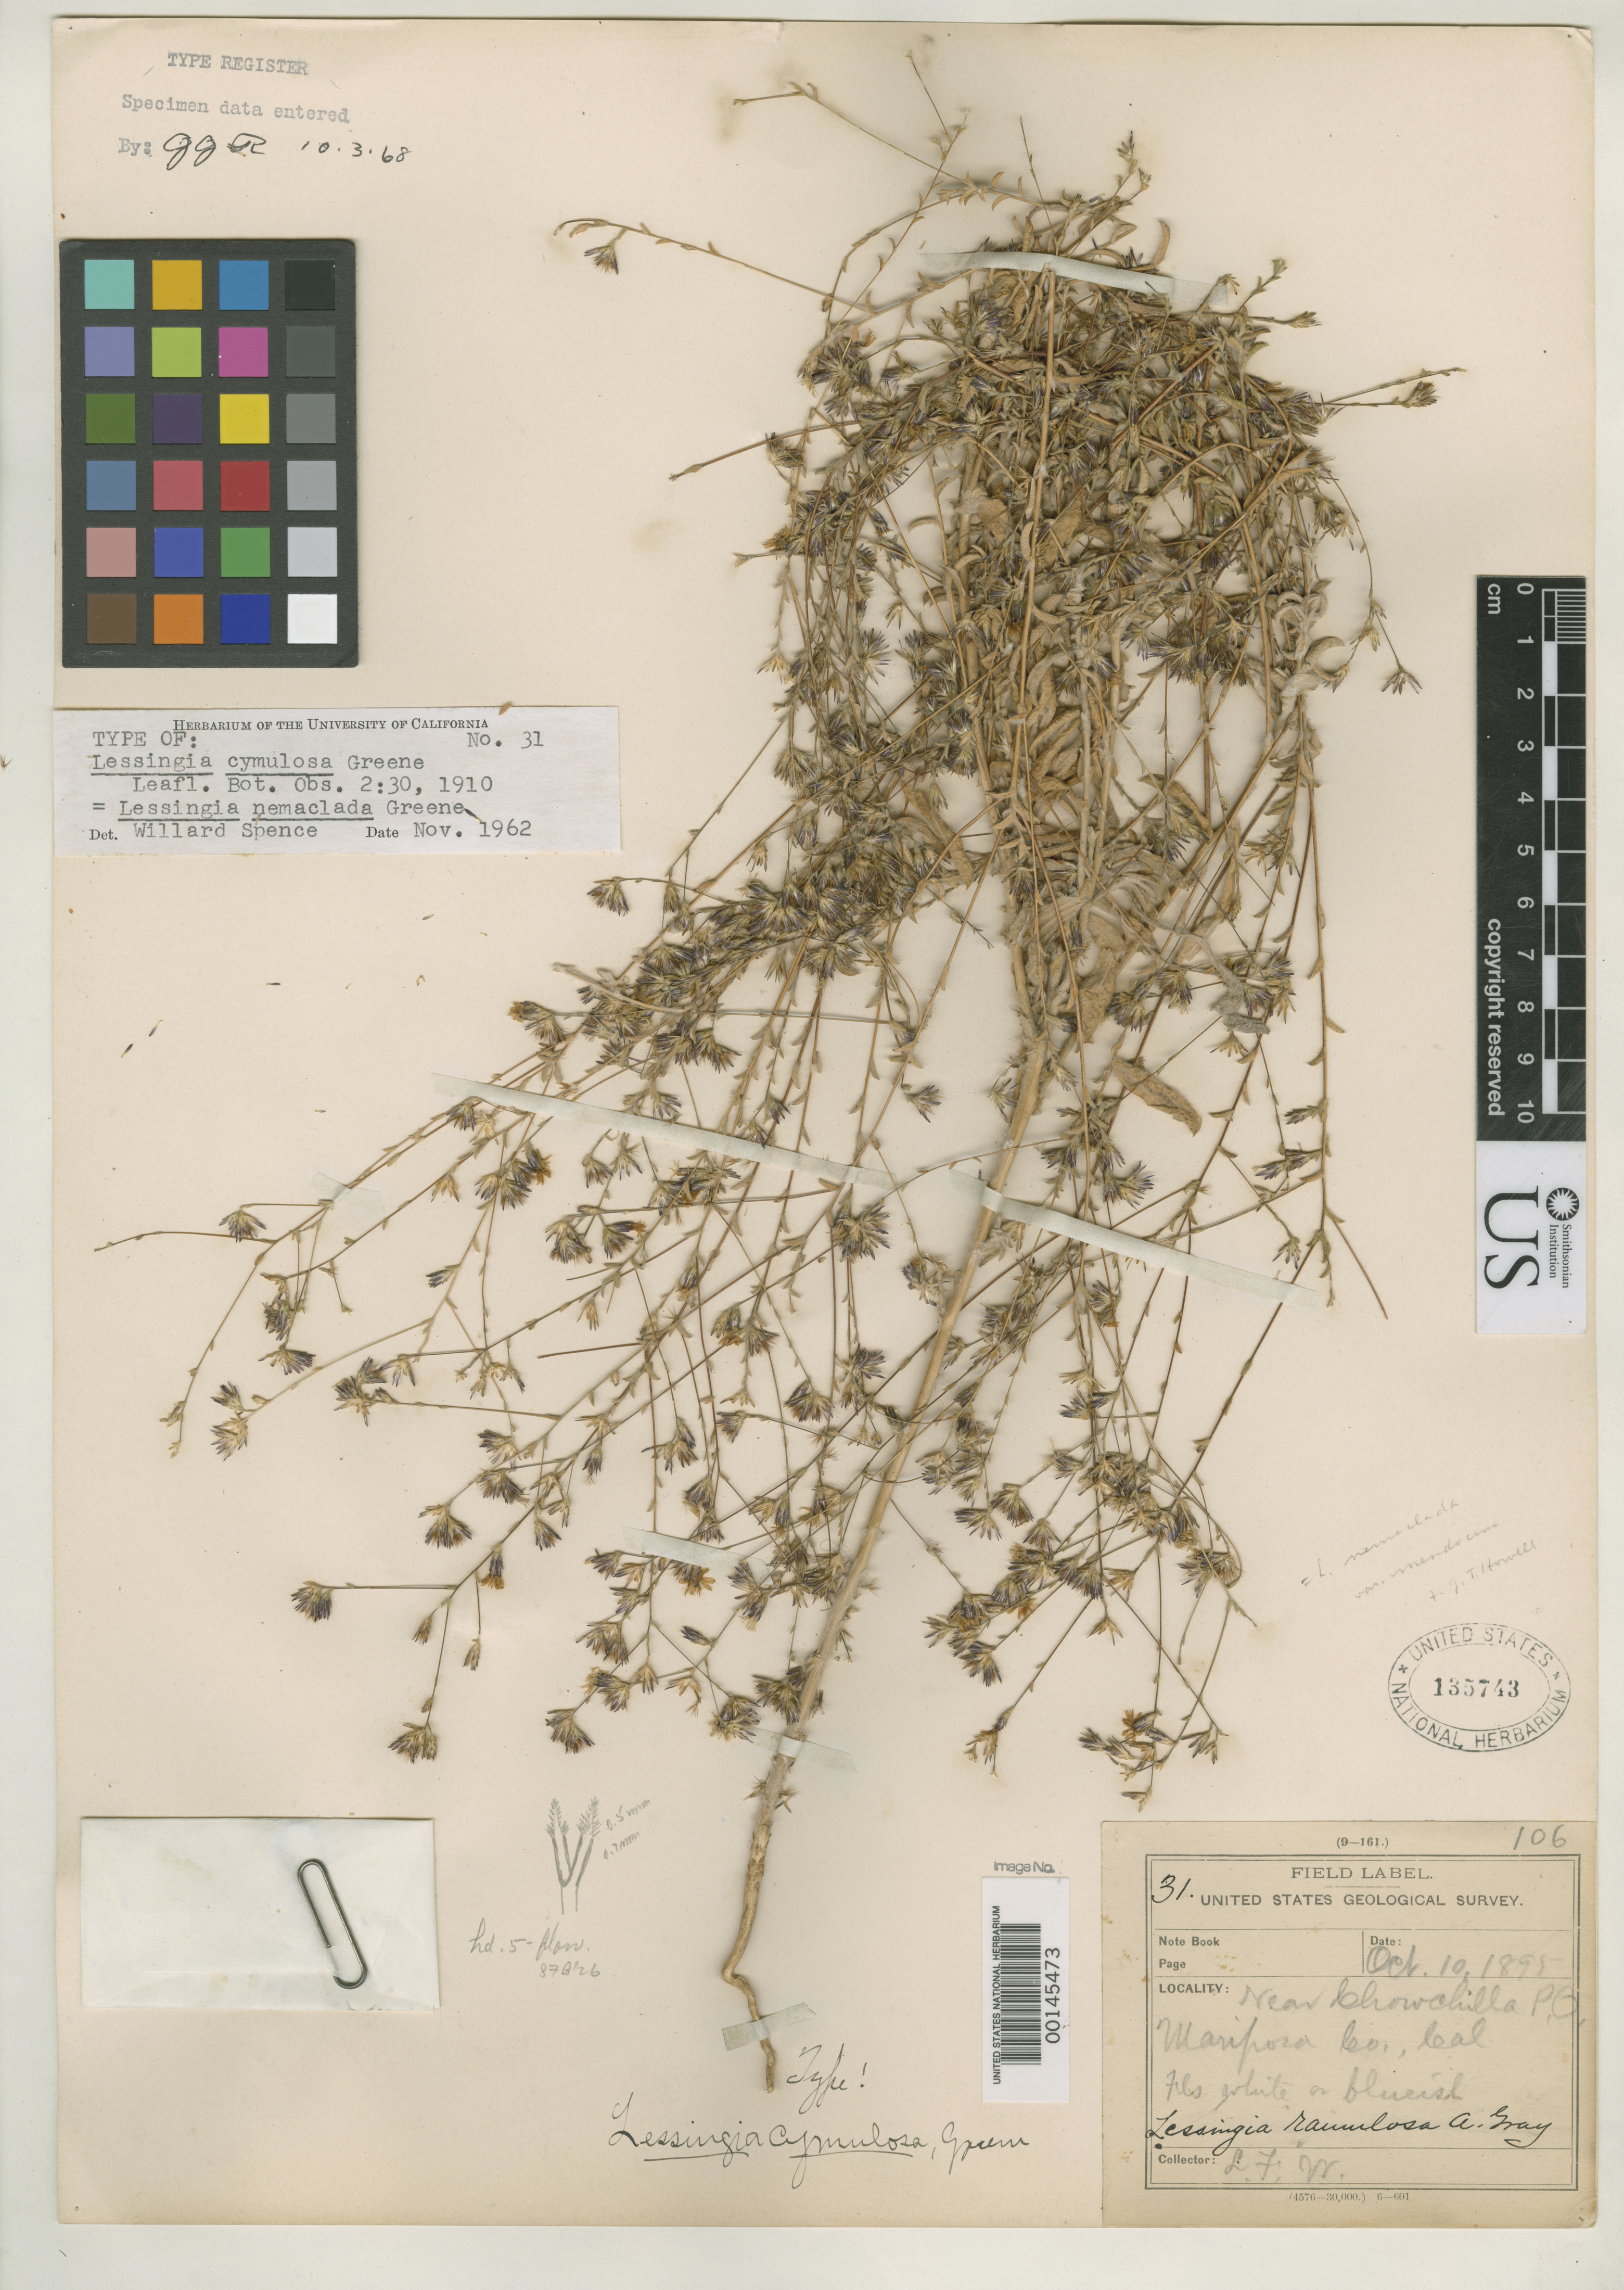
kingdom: Plantae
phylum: Tracheophyta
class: Magnoliopsida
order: Asterales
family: Asteraceae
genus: Lessingia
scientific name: Lessingia cymulosa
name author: Greene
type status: Holotype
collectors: L. F. Ward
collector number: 31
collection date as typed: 10 Oct 1895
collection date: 1895-10-10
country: United States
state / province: California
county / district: Mariposa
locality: Chowchilla.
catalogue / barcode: US 135743